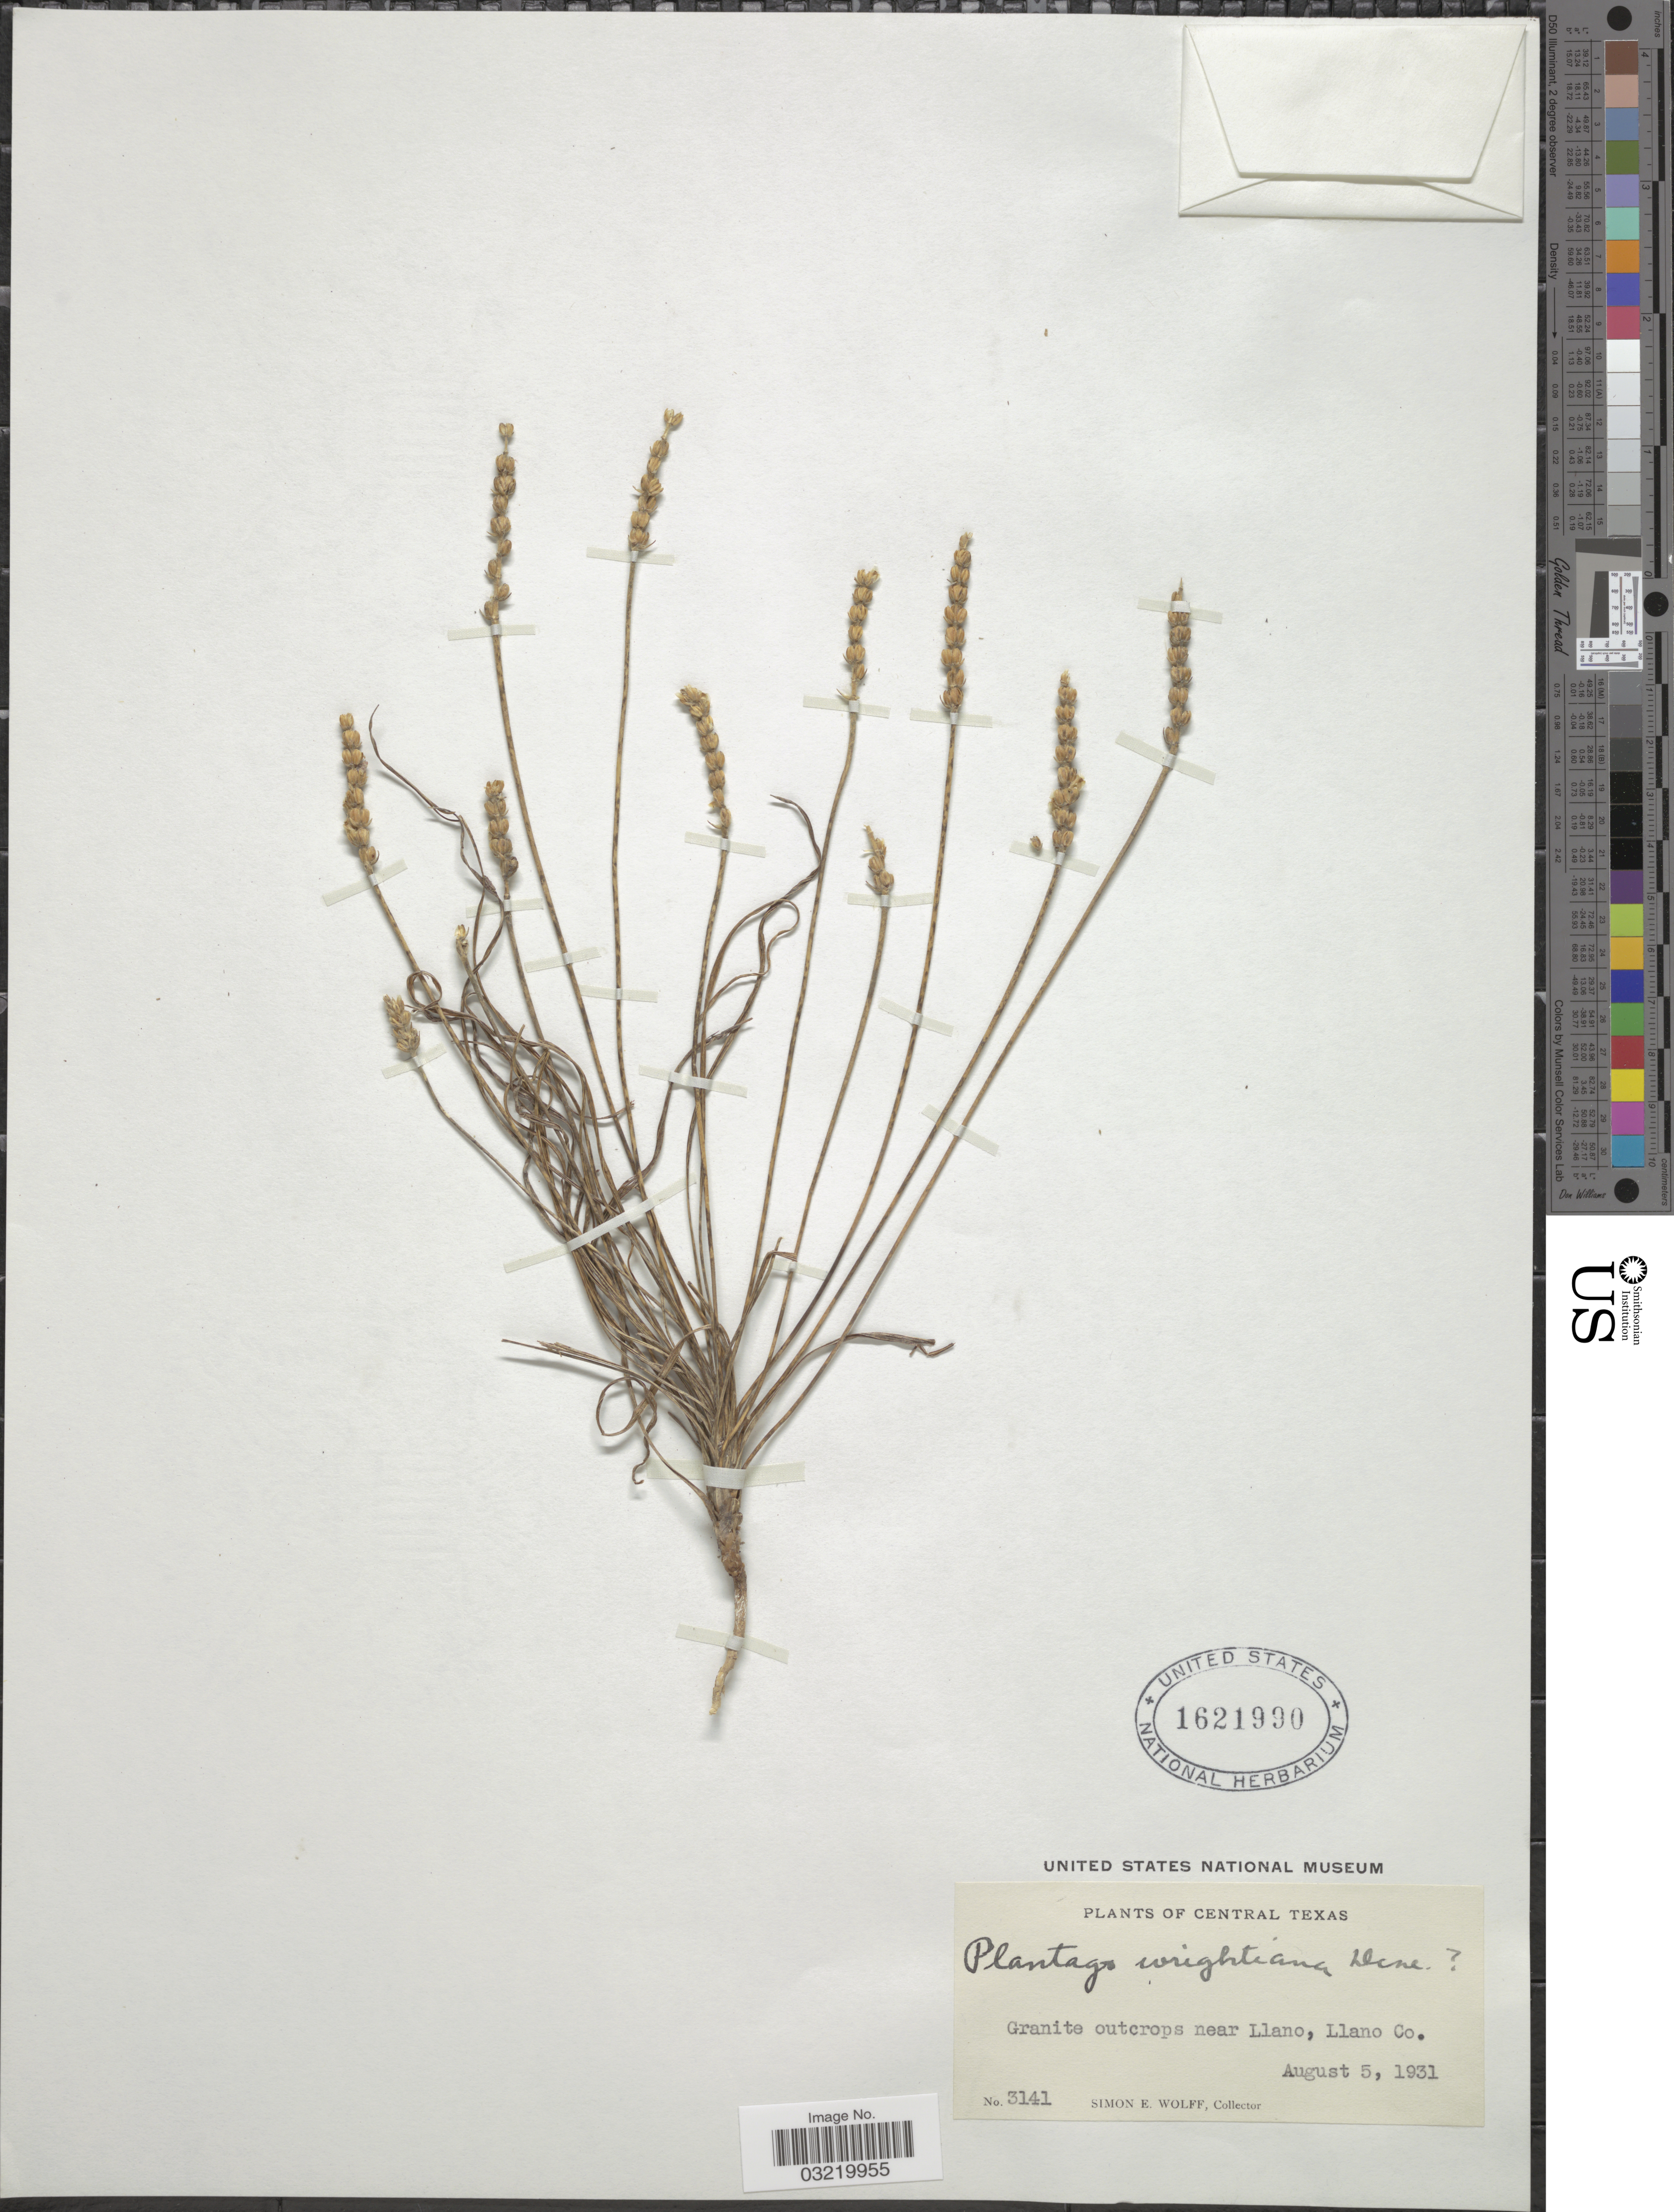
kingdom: Plantae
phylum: Tracheophyta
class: Magnoliopsida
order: Lamiales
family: Plantaginaceae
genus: Plantago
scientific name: Plantago wrightiana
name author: Decne. ex A. DC.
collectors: S. E. Wolff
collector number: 3141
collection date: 1931-08-05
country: United States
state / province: Texas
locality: Central Texas. Granite outcrops near Llano, Llano Co.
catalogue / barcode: US 1621990